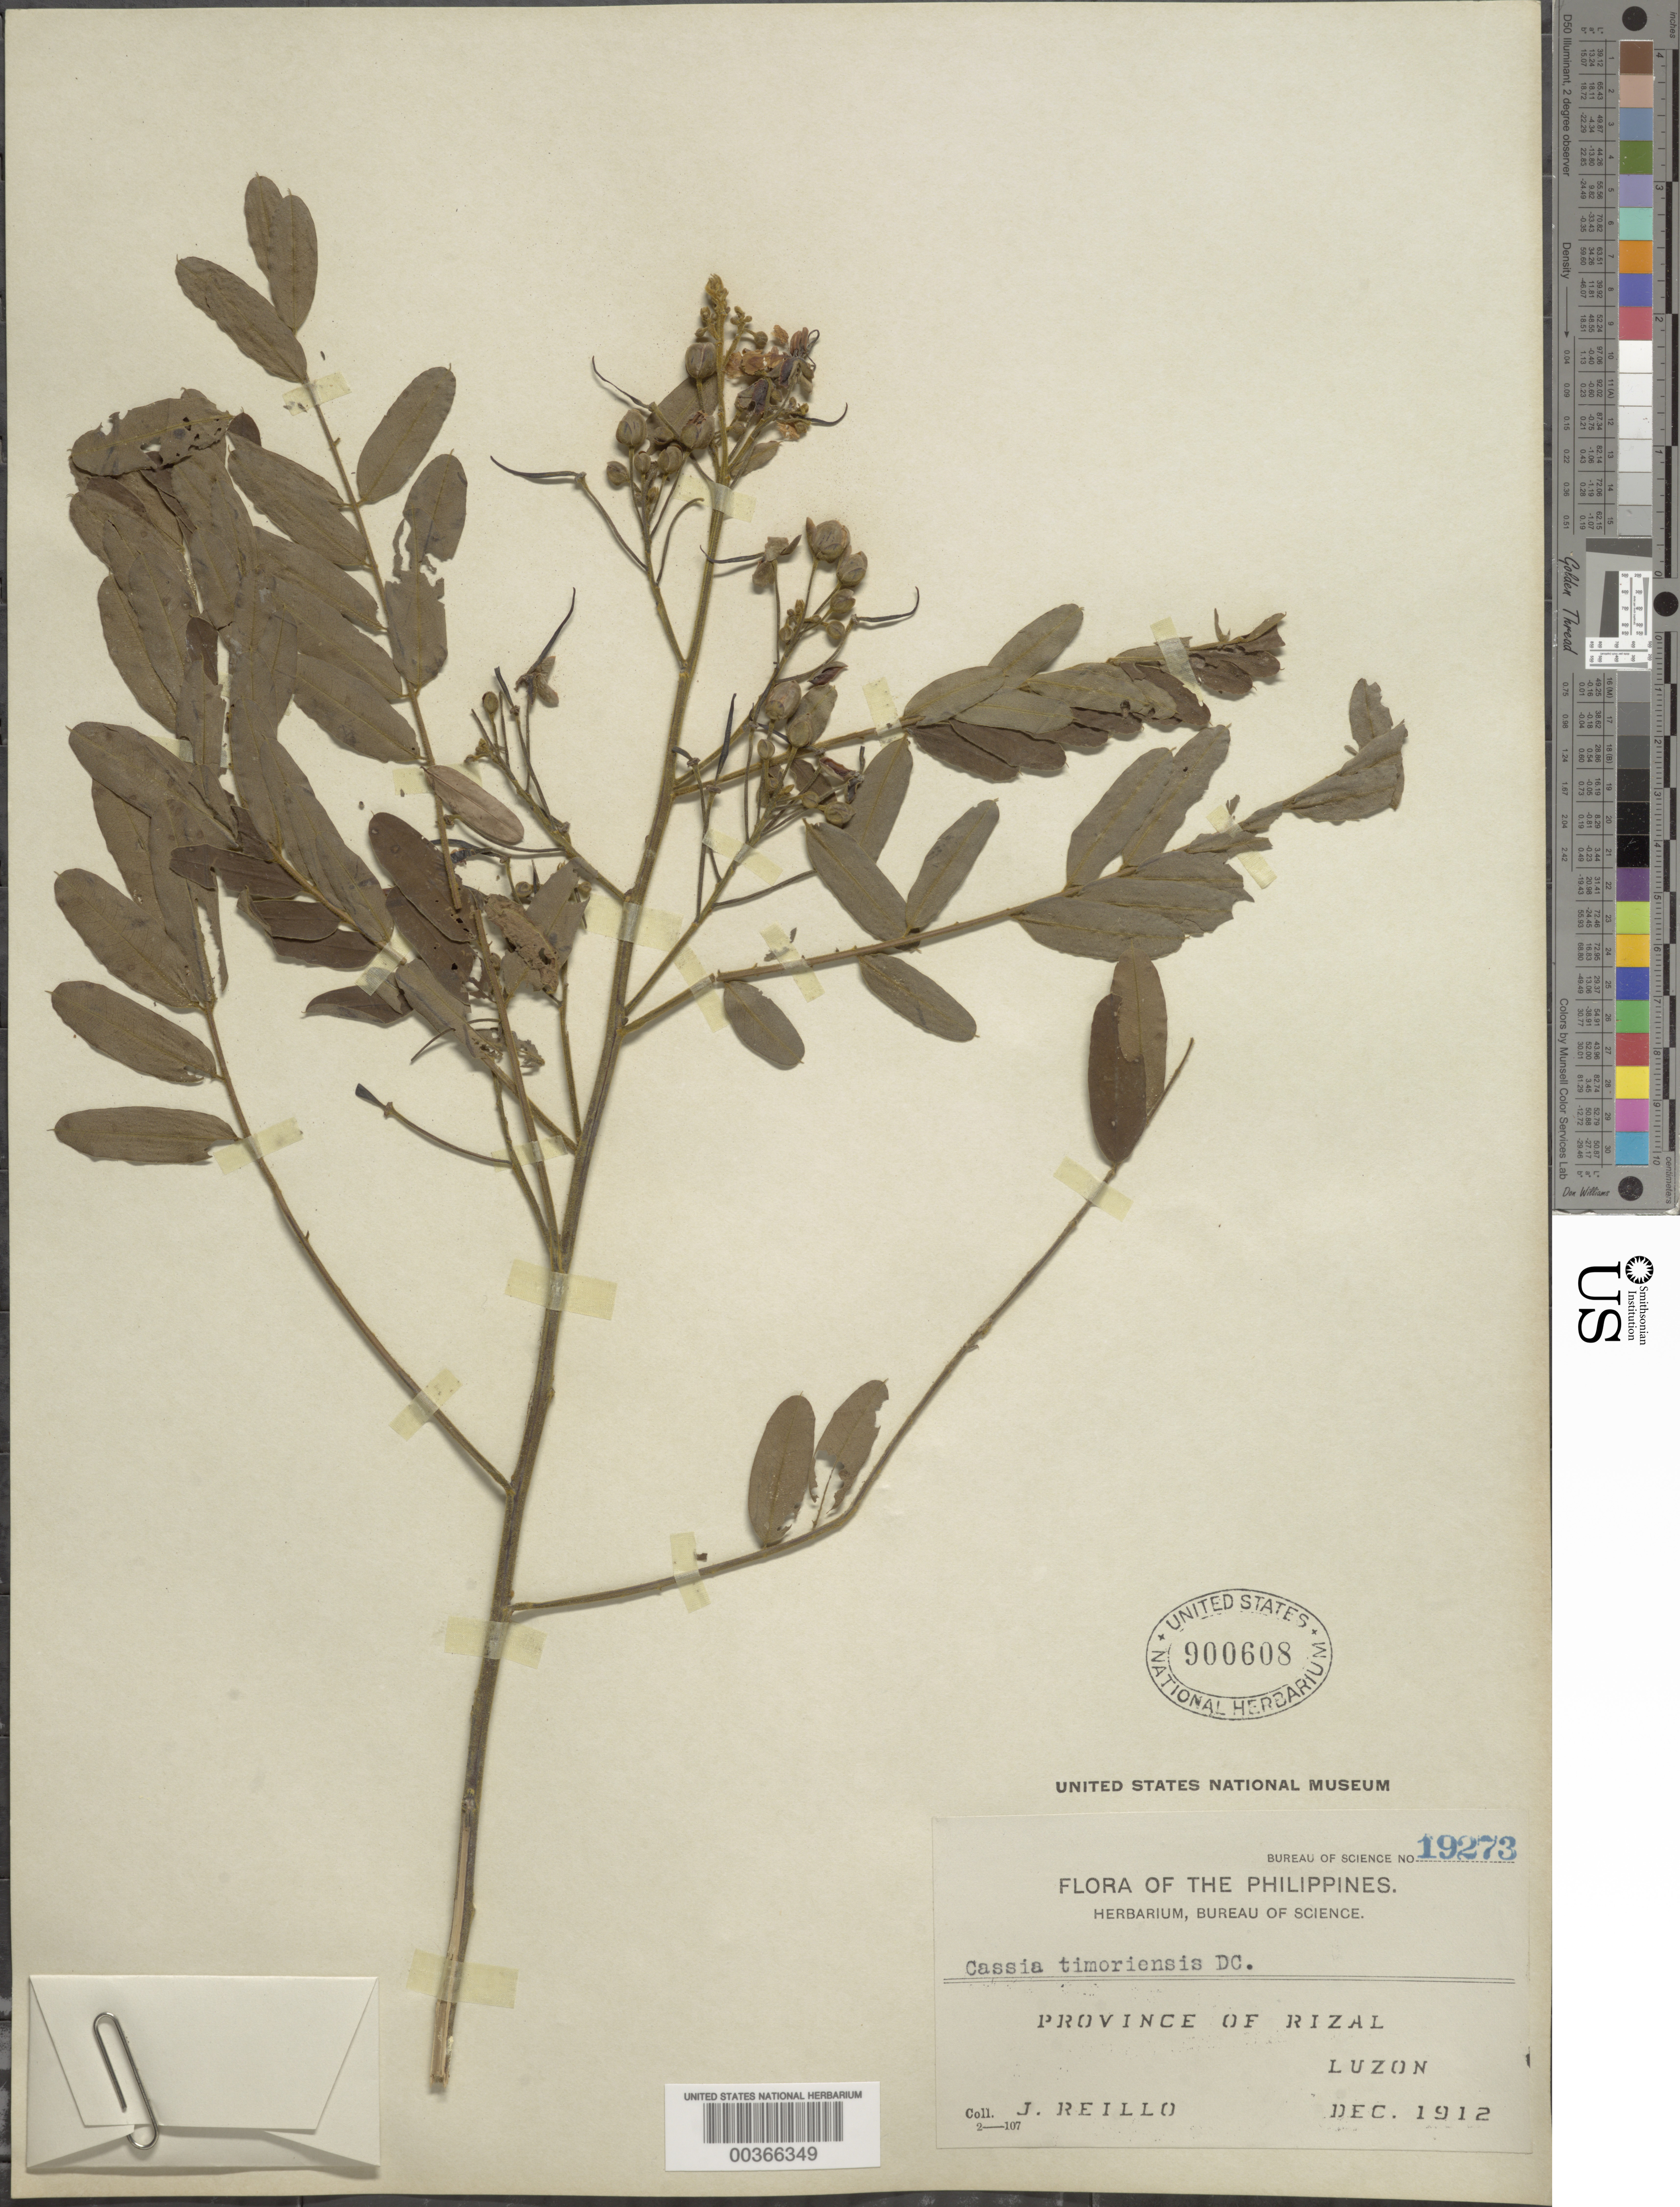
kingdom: Plantae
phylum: Tracheophyta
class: Magnoliopsida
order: Fabales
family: Fabaceae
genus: Senna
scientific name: Senna timorensis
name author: (DC.) H.S. Irwin & Barneby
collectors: J. Reillo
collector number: Bureau Of Science No. 19273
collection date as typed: Dec 1912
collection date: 1912-12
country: Philippines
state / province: Calabarzon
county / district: Rizal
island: Luzon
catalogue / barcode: US 900608